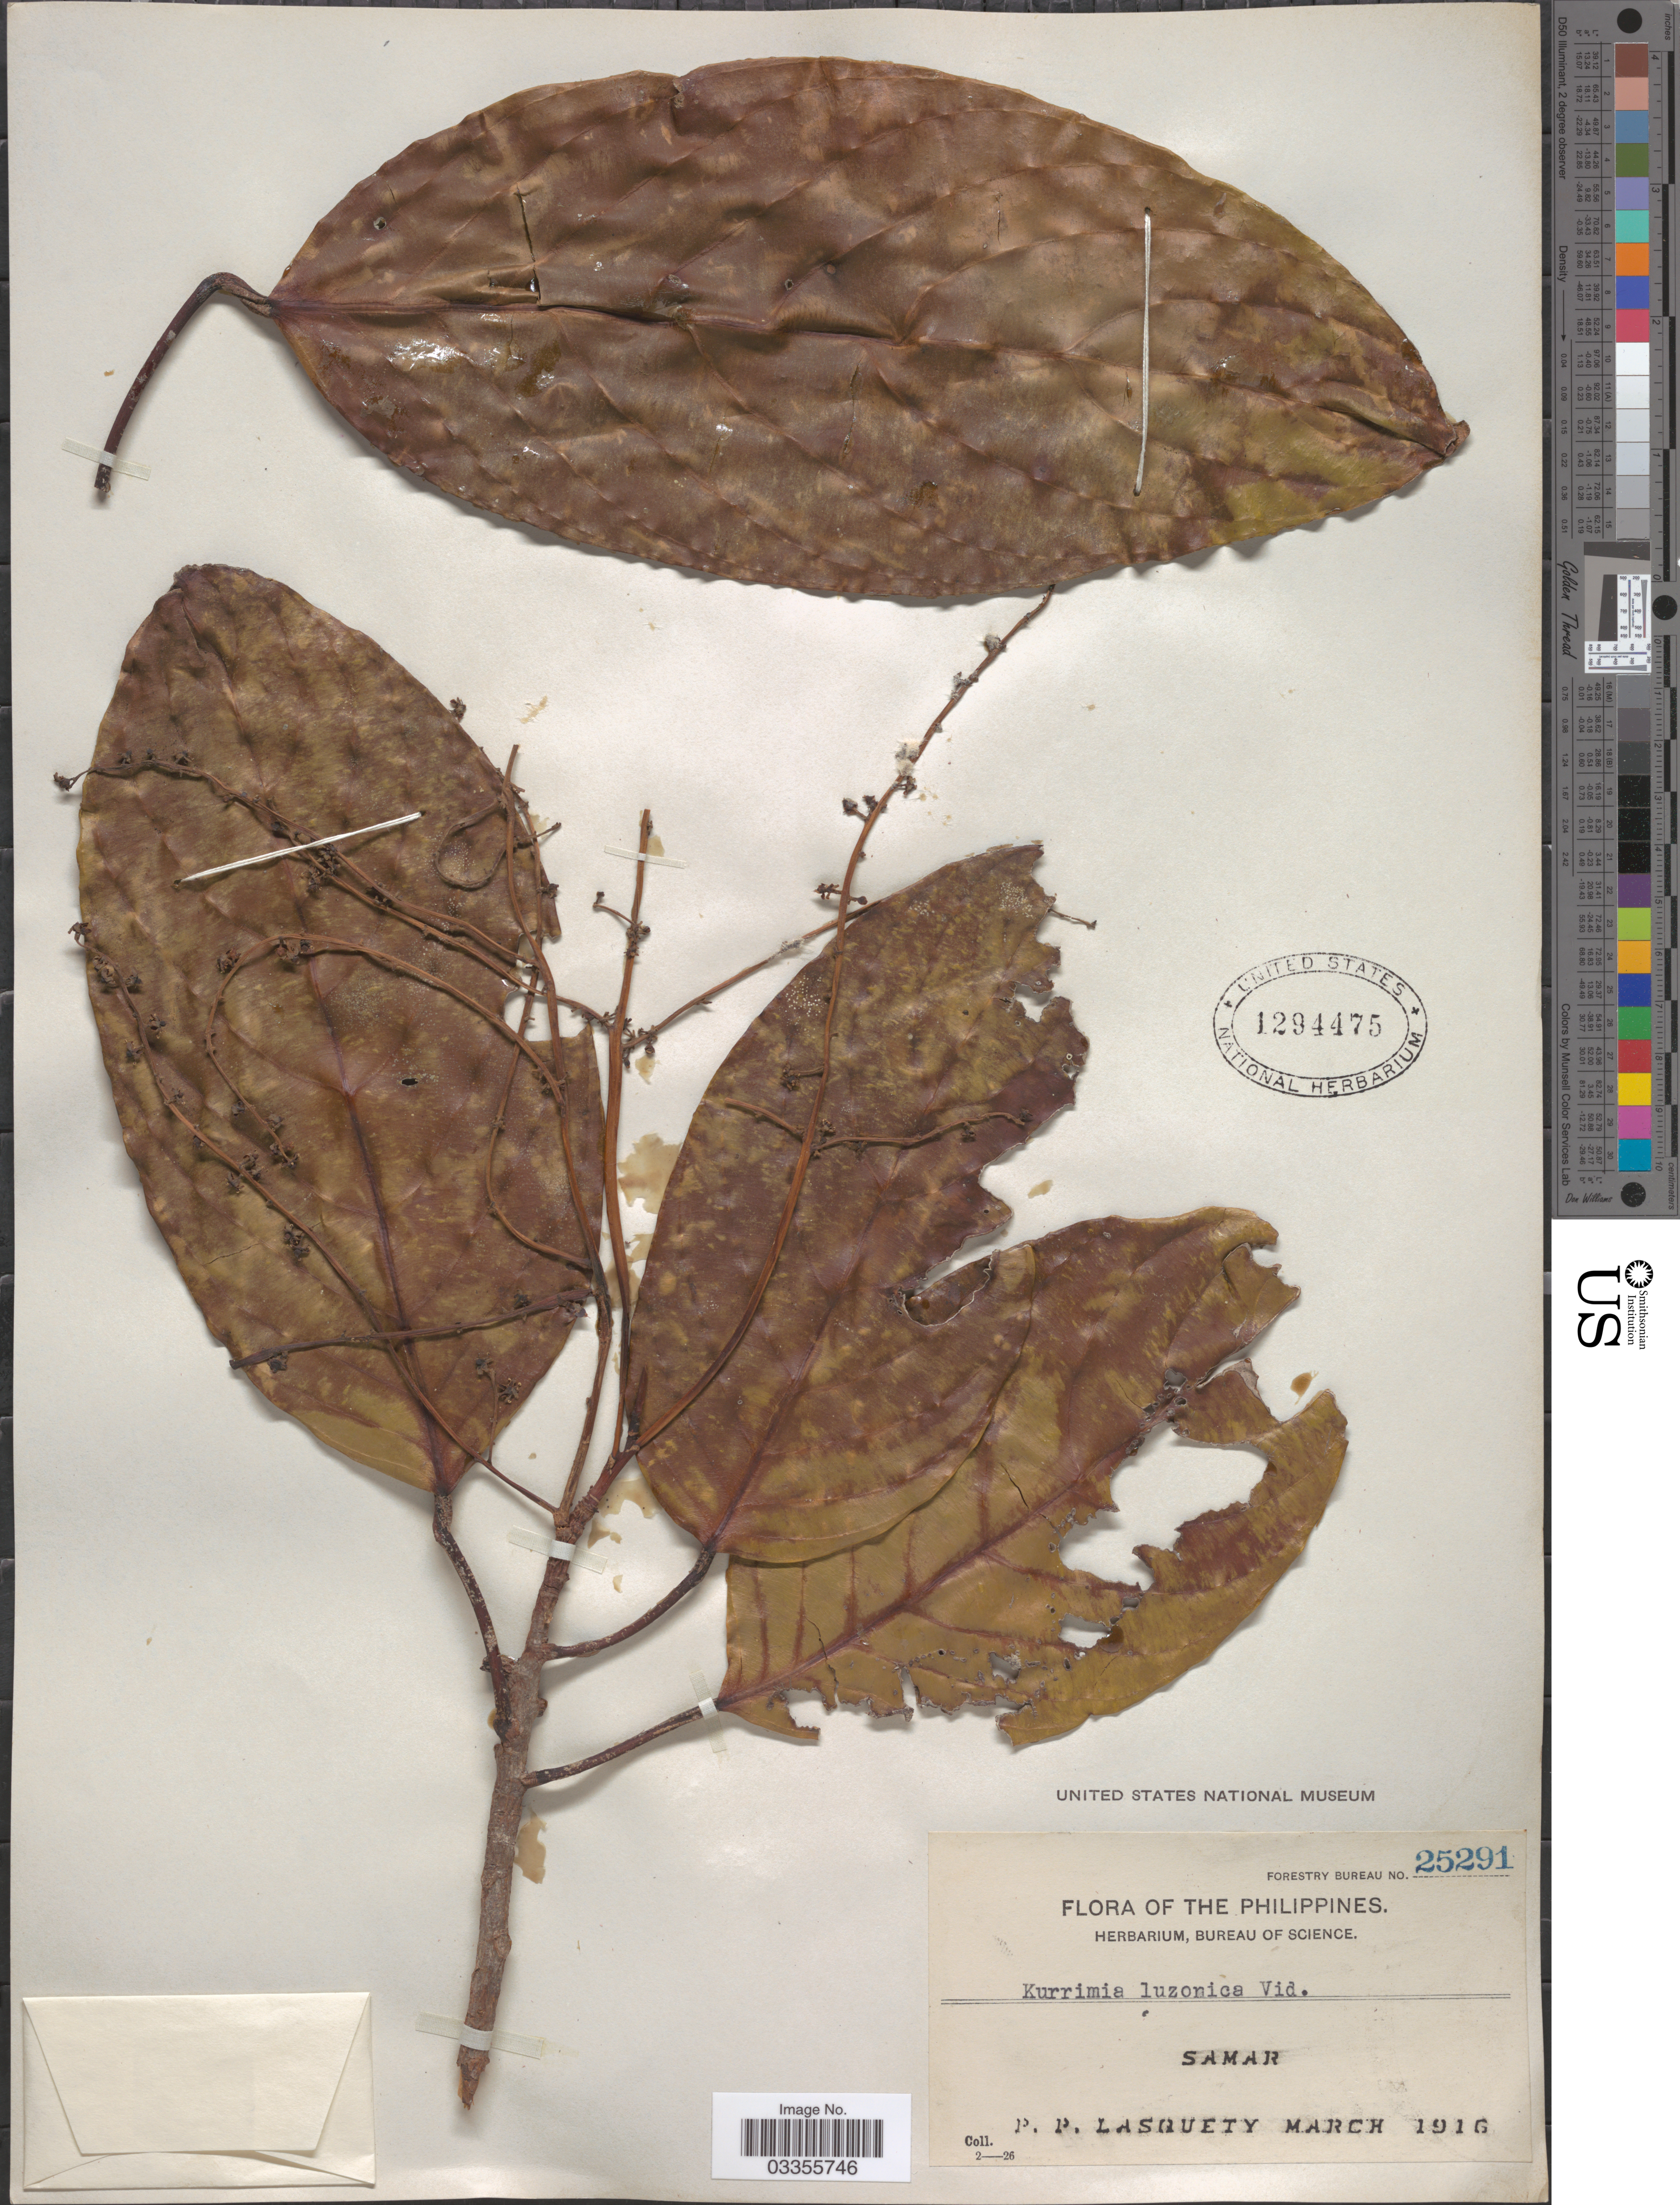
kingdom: Plantae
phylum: Tracheophyta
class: Magnoliopsida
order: Malpighiales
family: Centroplacaceae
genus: Bhesa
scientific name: Bhesa paniculata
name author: (Wall.) Arn.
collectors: P. Lasquety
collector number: Forestry Bureau 25291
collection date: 1916-03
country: Philippines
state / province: Eastern Visayas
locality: Samar.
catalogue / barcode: US 1294475